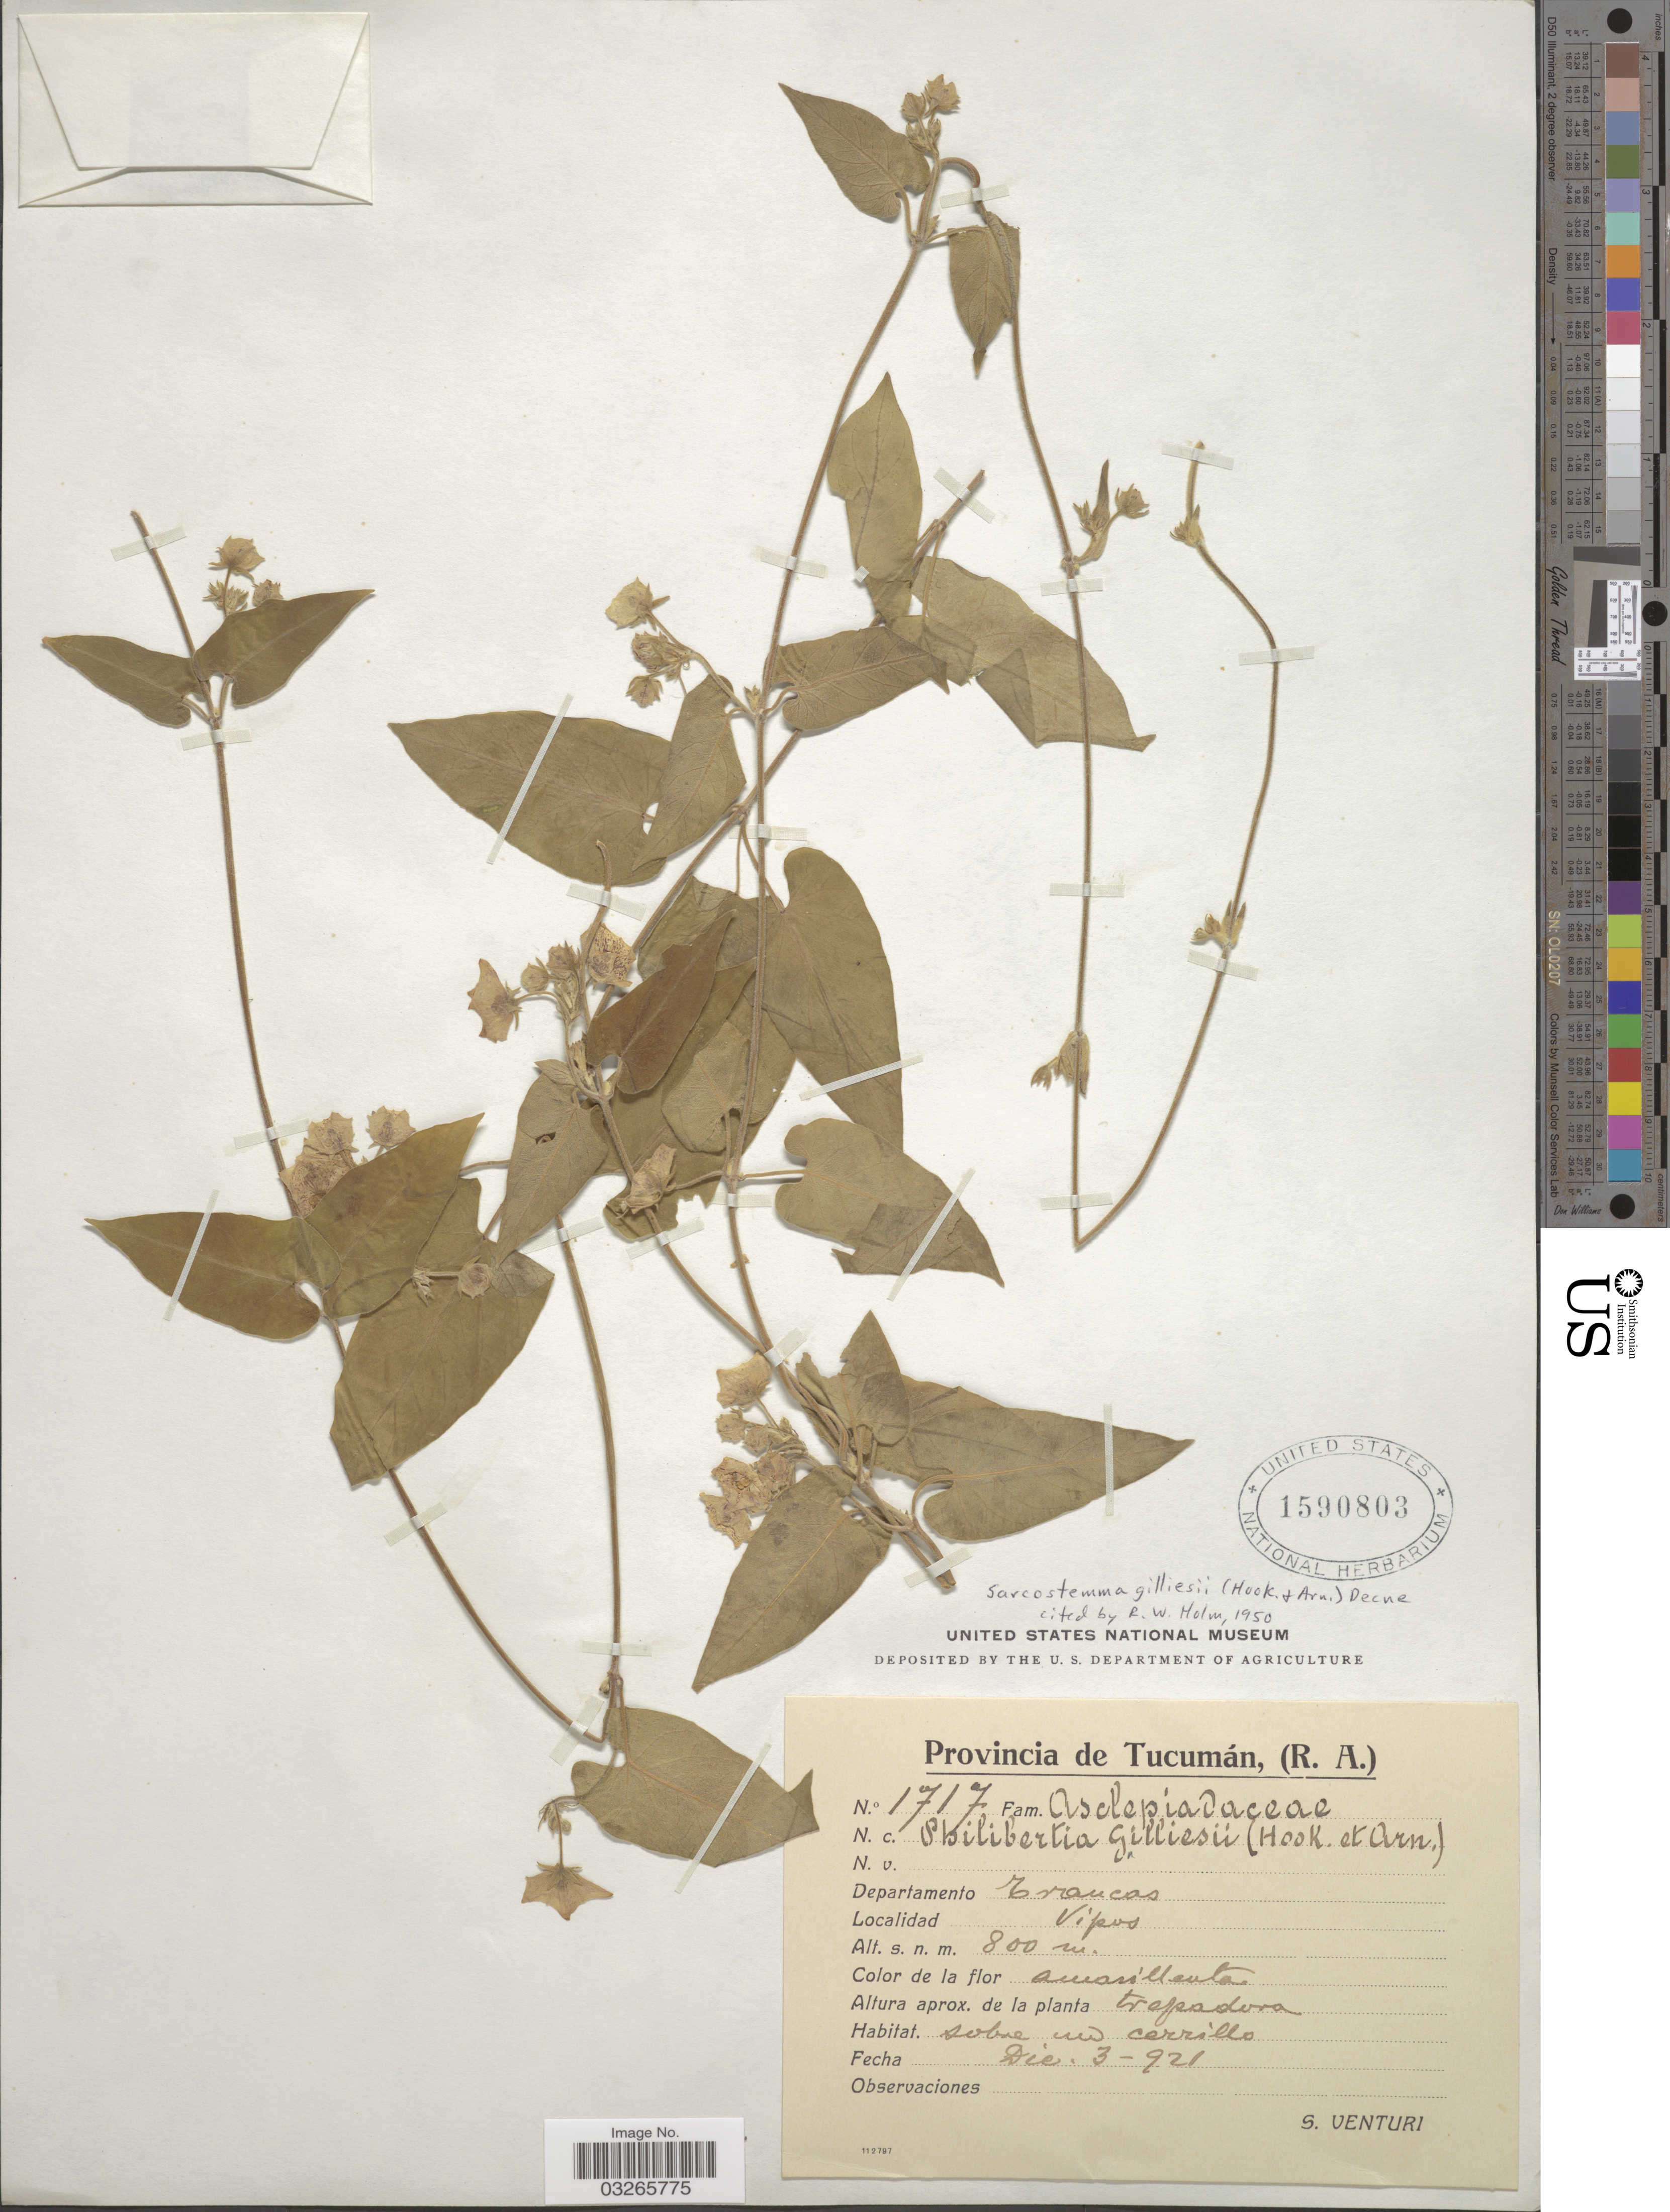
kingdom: Plantae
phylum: Tracheophyta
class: Magnoliopsida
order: Gentianales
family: Apocynaceae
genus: Sarcostemma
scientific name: Sarcostemma gilliesii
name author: (Hook. & Arn.) Decne.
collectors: S. Venturi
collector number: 1717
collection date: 1921-12-03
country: Argentina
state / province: Tucuman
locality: Departamento Trancas. Vipos.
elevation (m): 800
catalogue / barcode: US 1590803